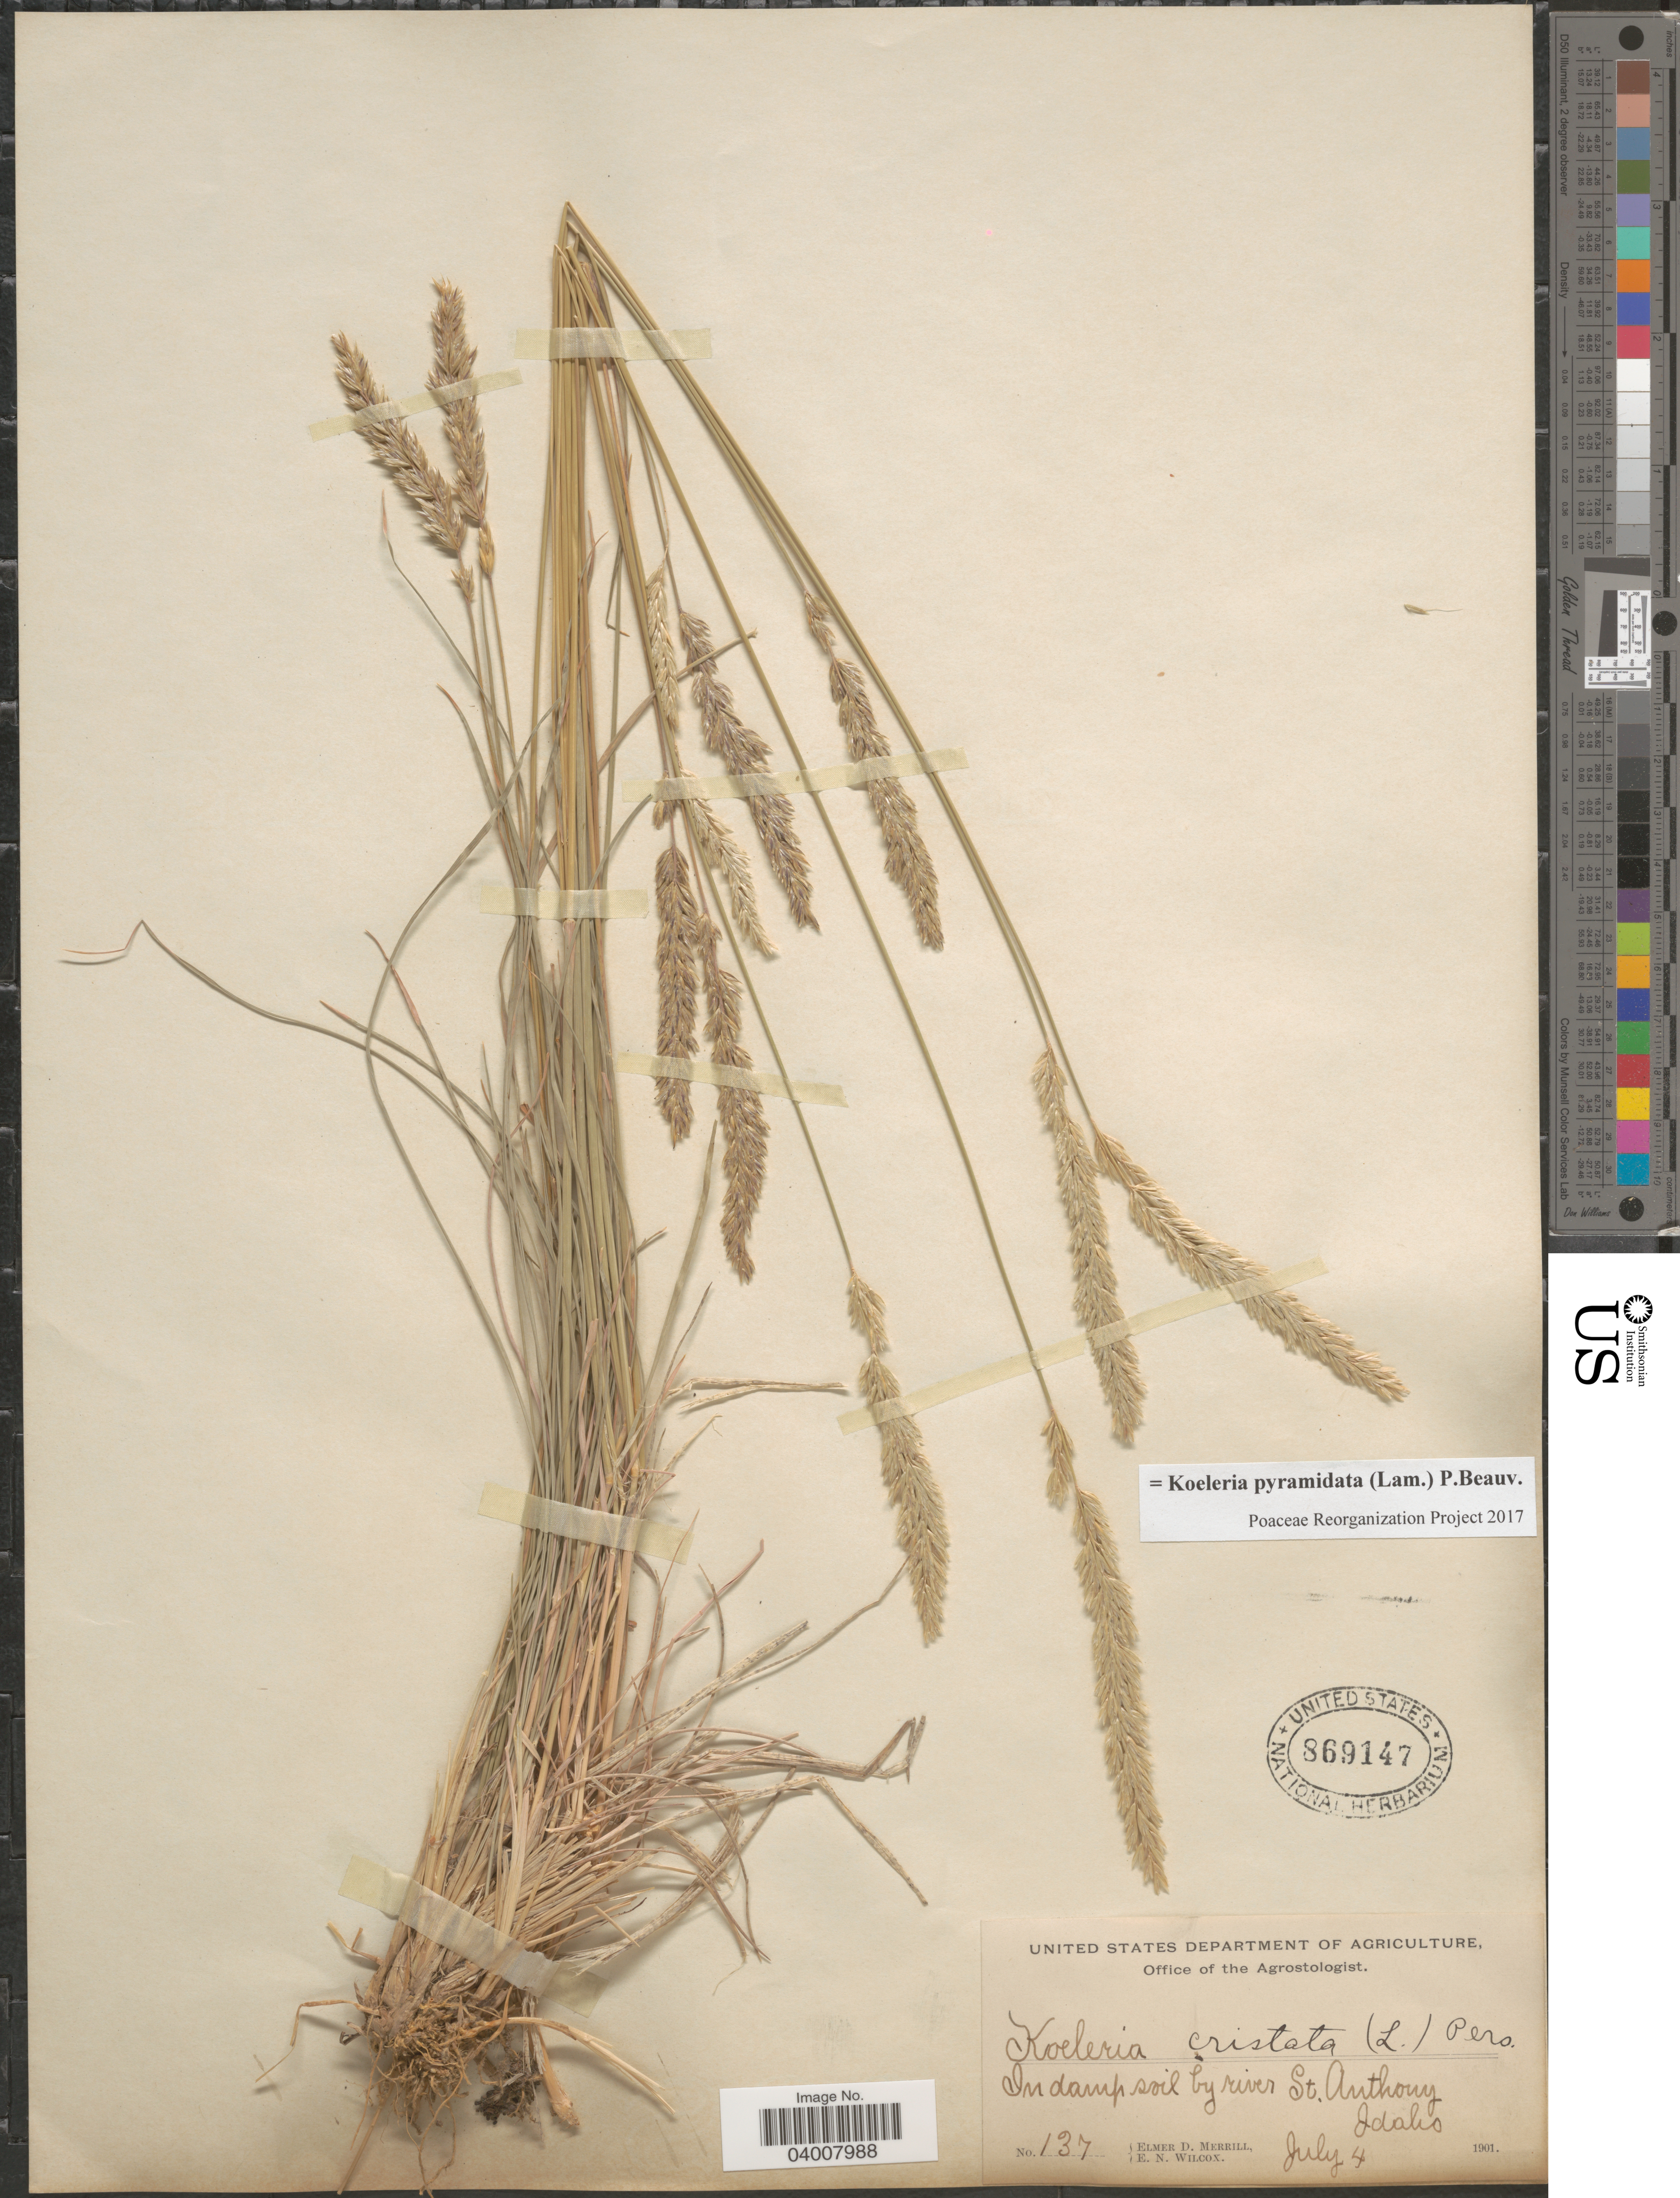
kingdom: Plantae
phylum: Tracheophyta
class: Liliopsida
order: Poales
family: Poaceae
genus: Koeleria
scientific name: Koeleria pyramidata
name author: (Lam.) P. Beauv.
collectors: E. D. Merrill & E. Wilcox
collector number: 137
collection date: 1901-07-04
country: United States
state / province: Idaho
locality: In damp soil by river St. Anthony.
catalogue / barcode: US 869147